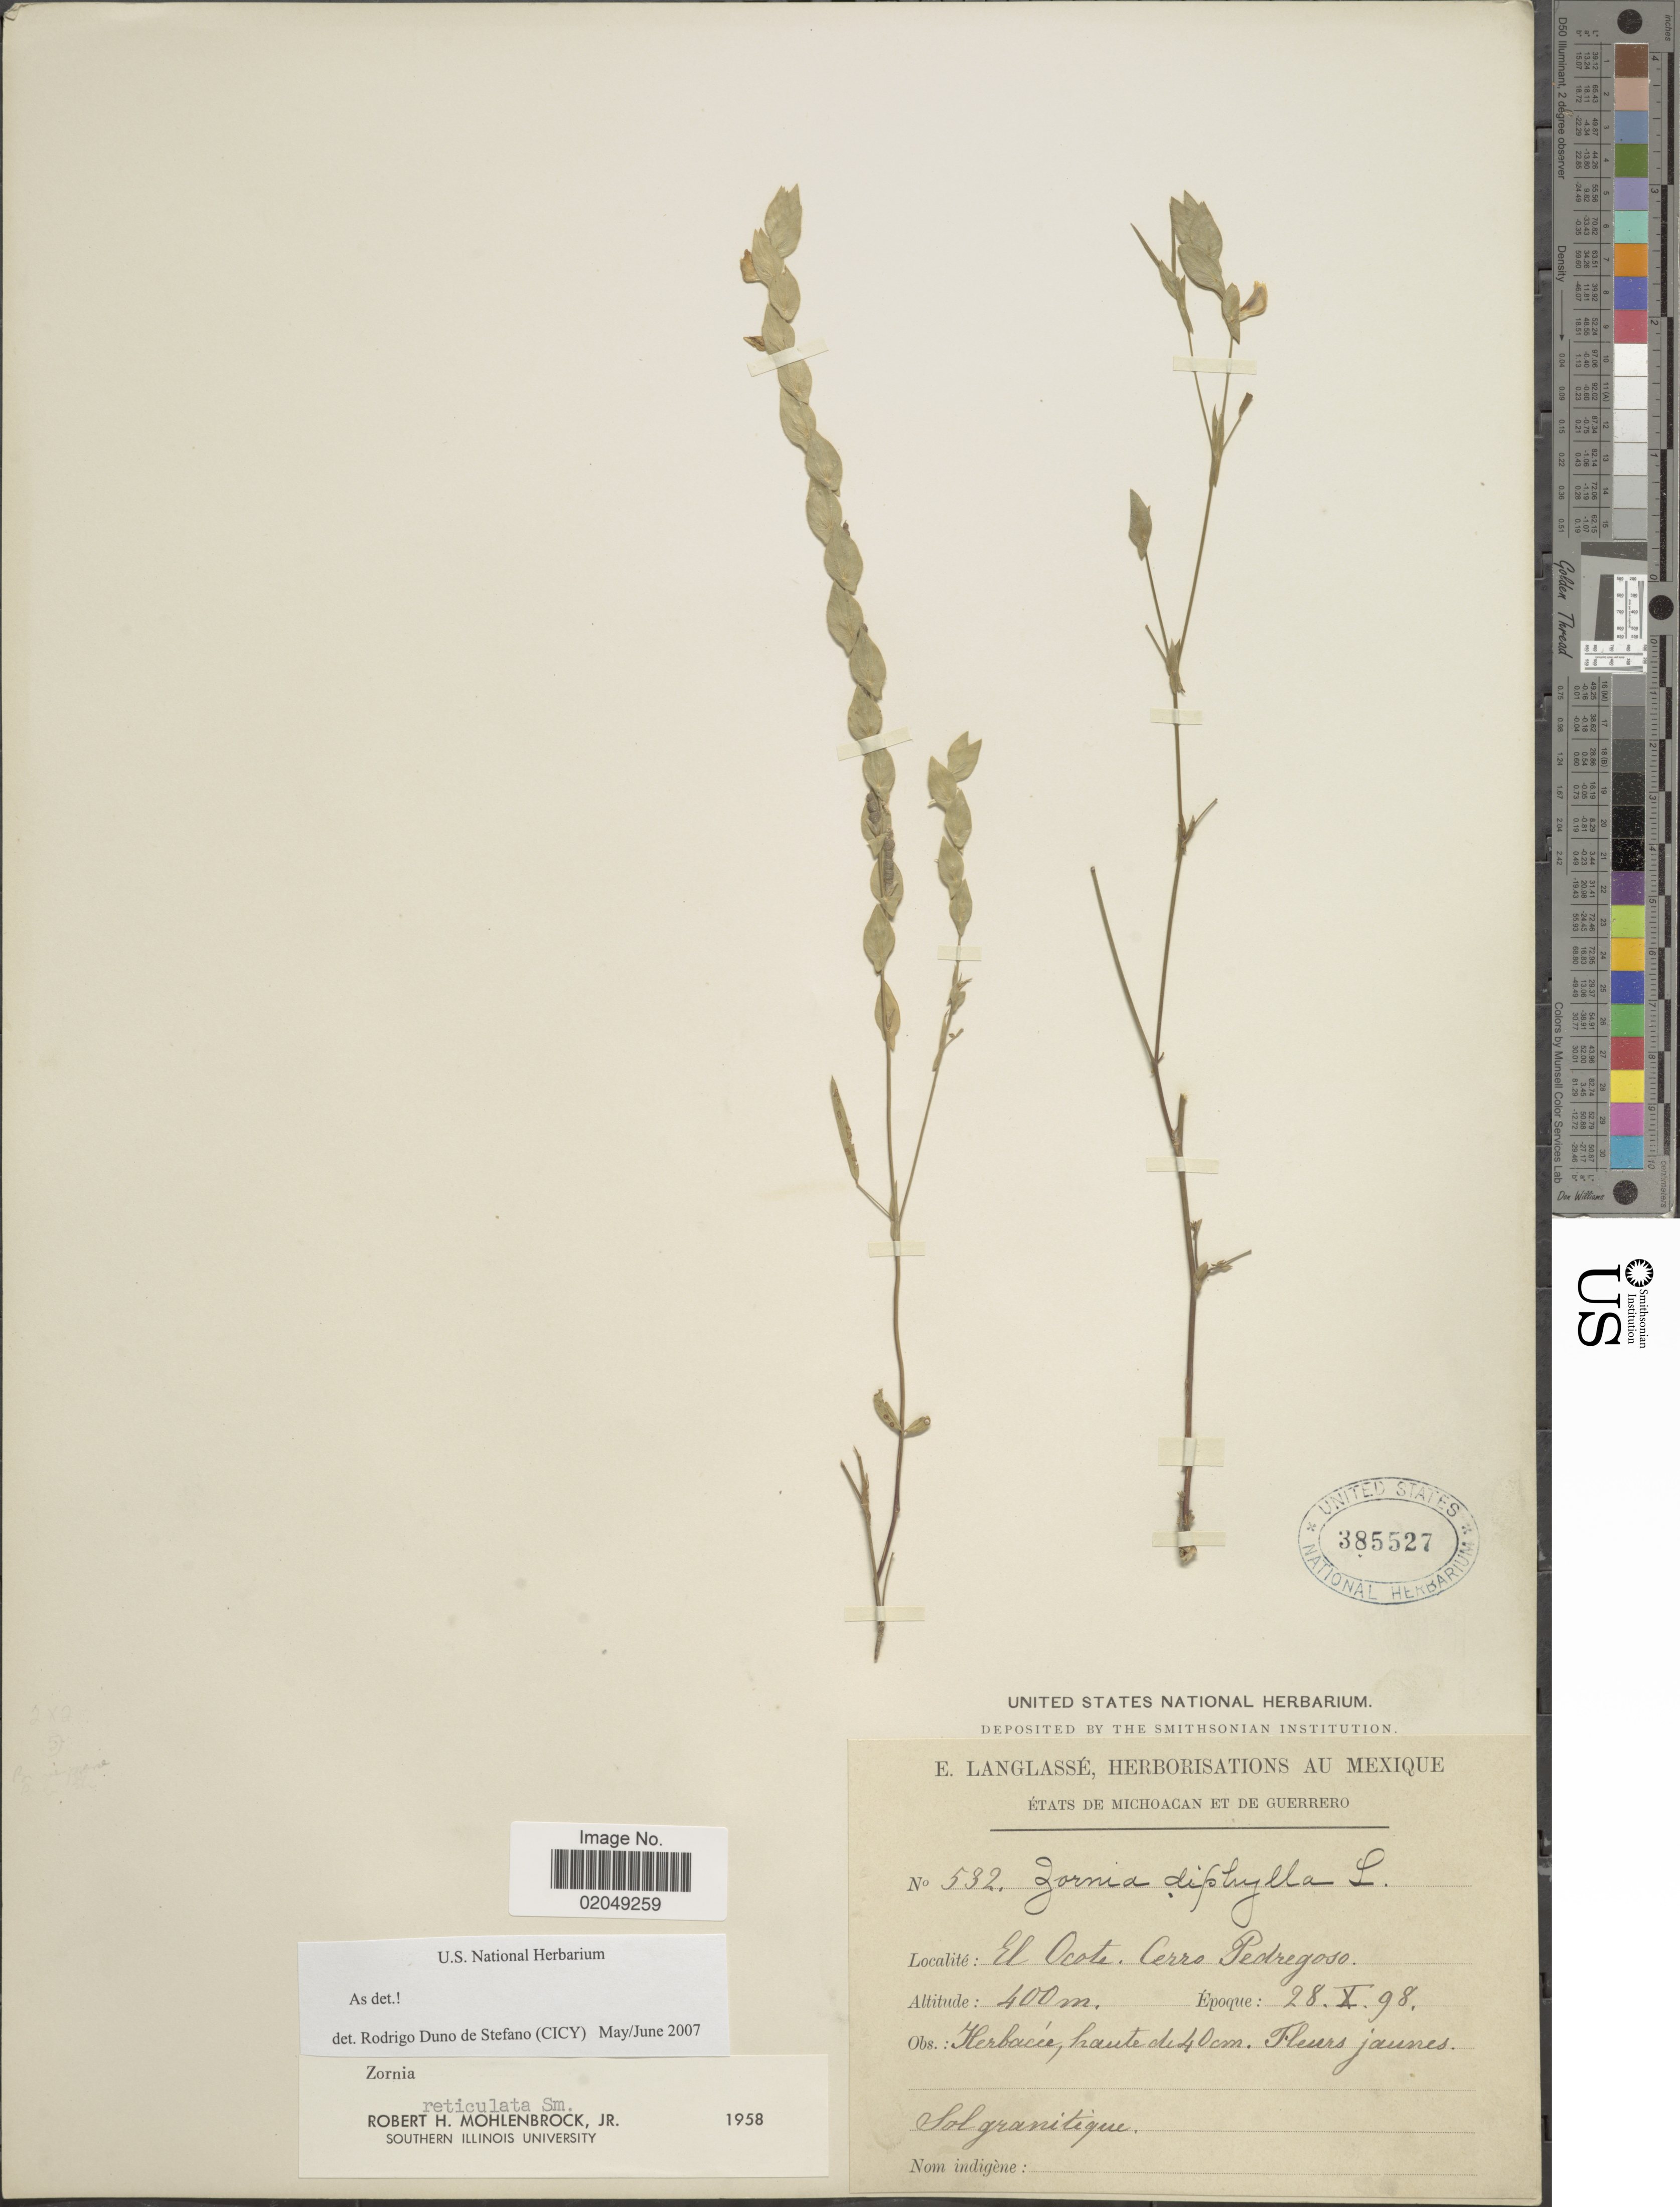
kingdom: Plantae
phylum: Tracheophyta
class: Magnoliopsida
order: Fabales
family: Fabaceae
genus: Zornia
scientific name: Zornia reticulata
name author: Sm.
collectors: E. Langlassé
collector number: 532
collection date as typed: Transcribed d/m/y: 28/10/98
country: Mexico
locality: Etats de Michoacan et de Guerrero, El Ocote, Cerro Pedregoso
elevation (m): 400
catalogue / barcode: US 385527